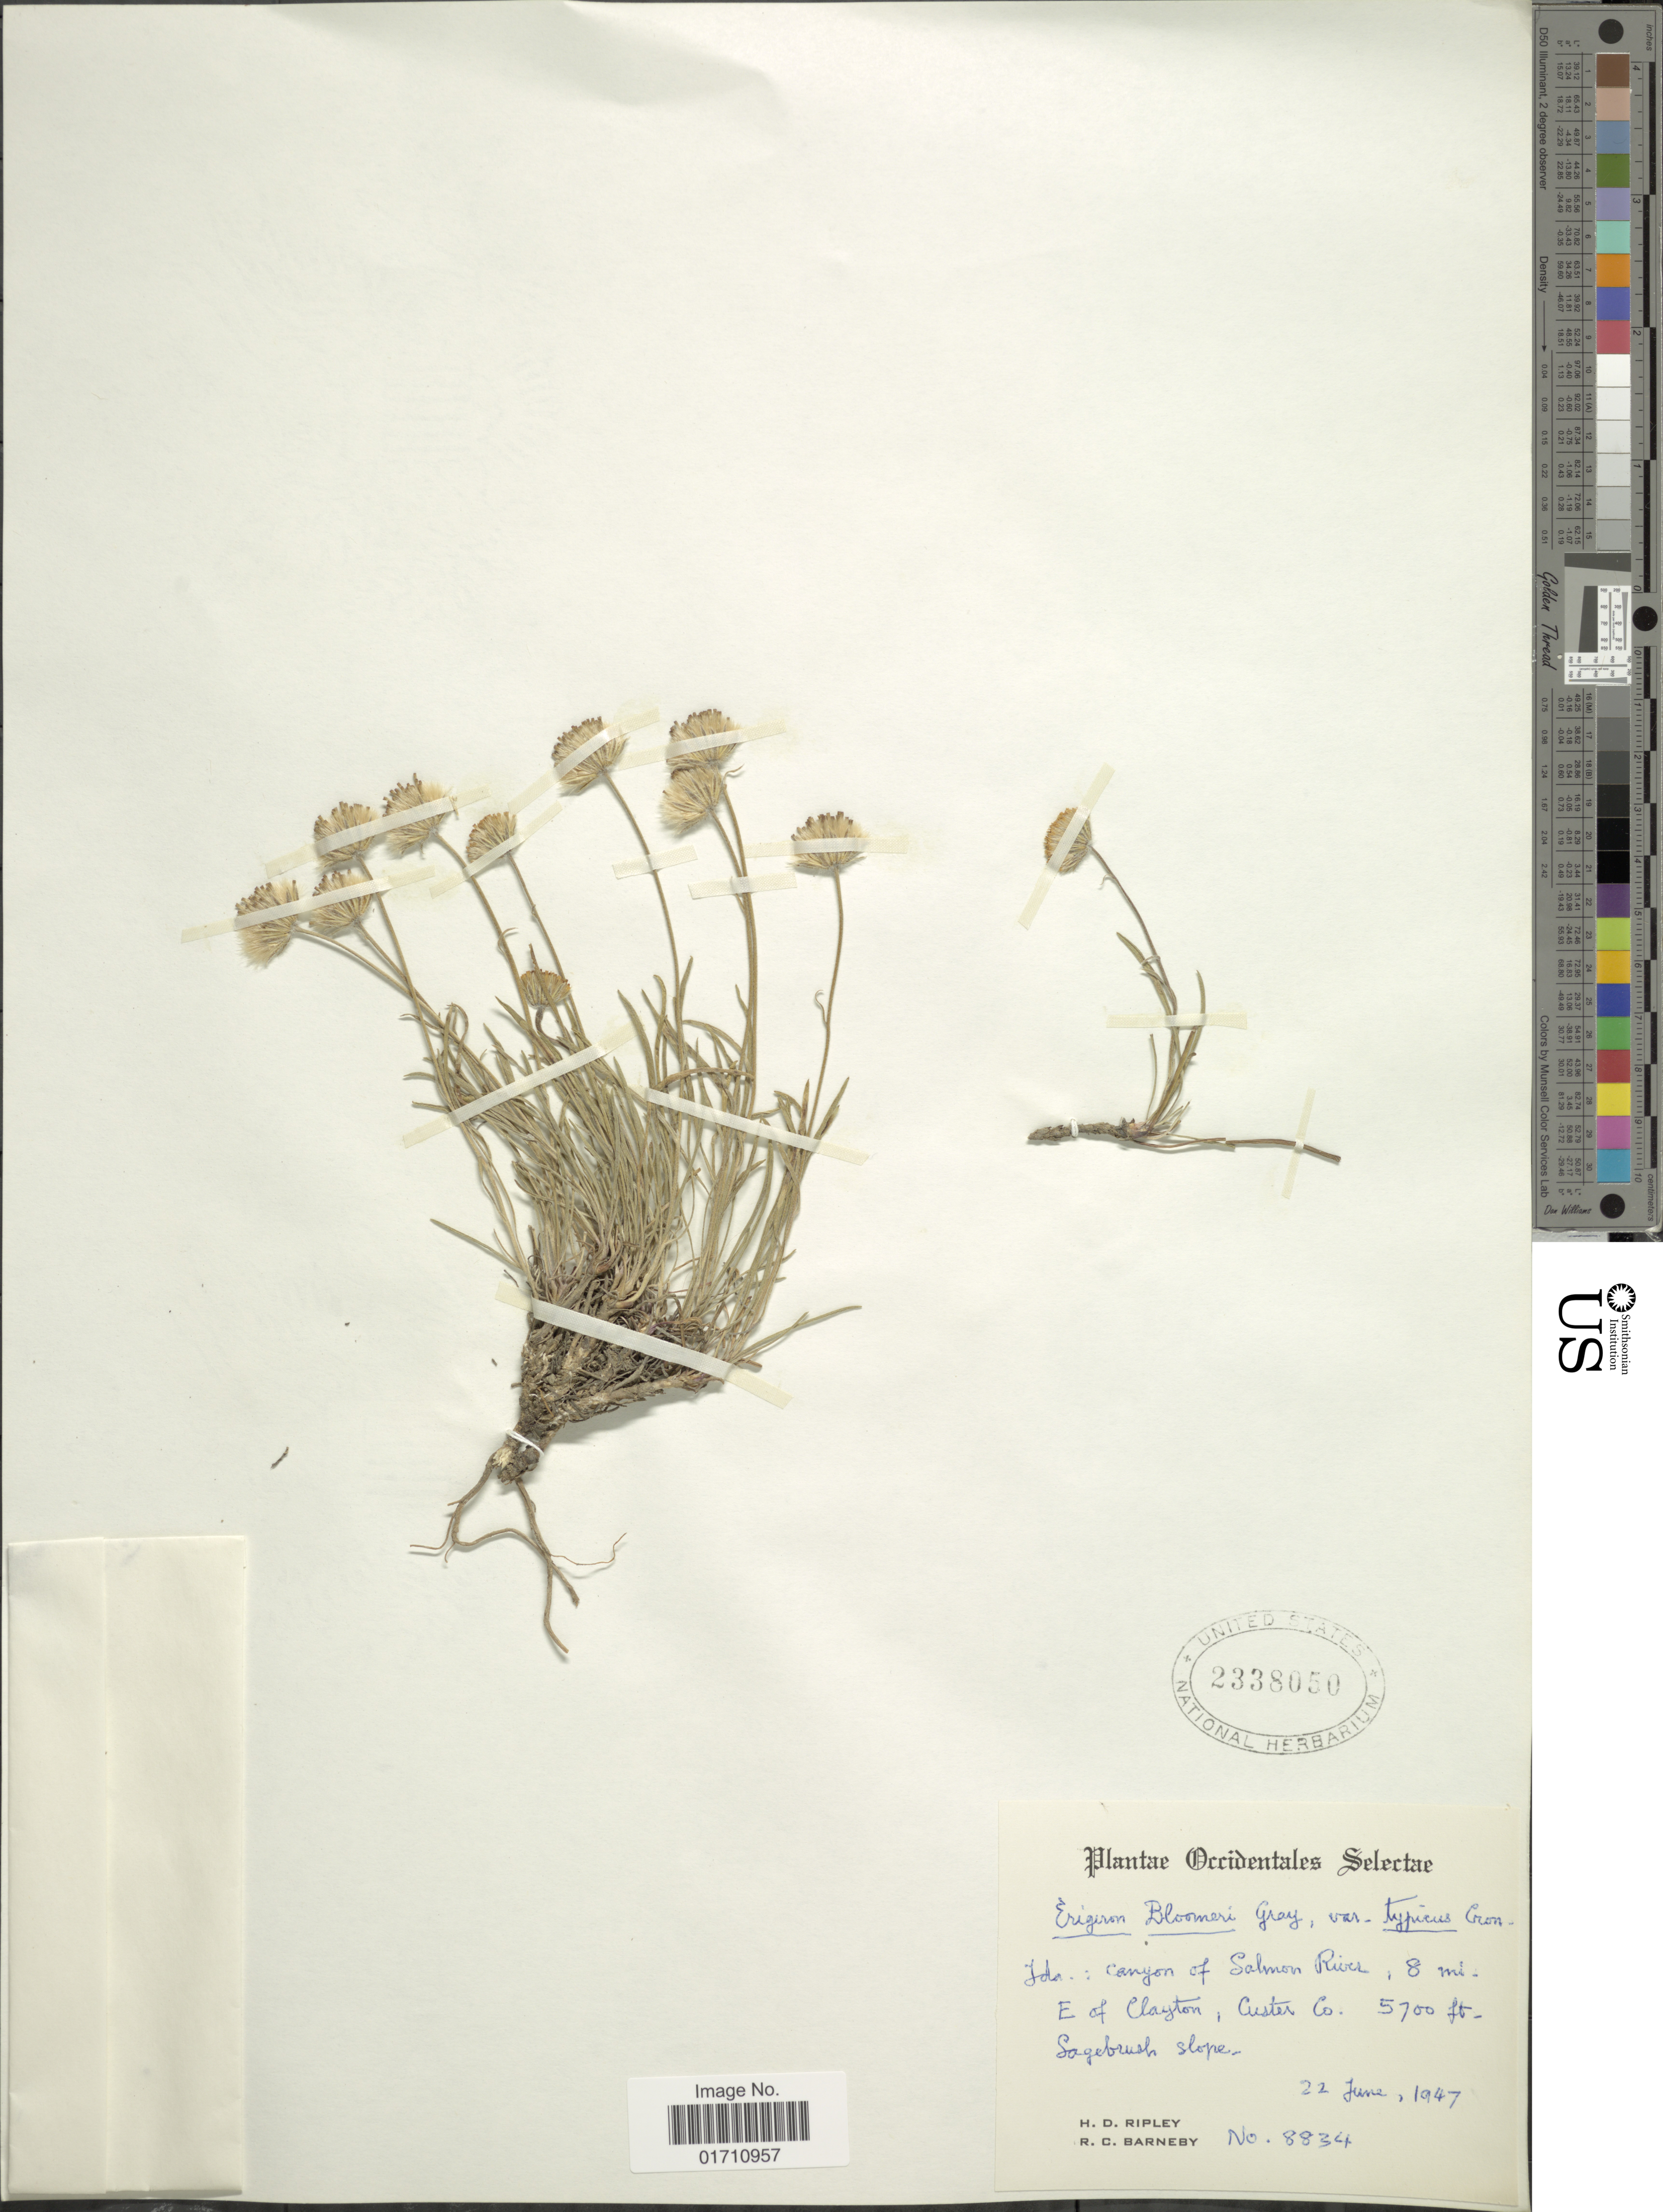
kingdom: Plantae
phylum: Tracheophyta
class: Magnoliopsida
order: Asterales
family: Asteraceae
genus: Erigeron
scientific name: Erigeron bloomeri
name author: A. Gray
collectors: H. Ripley & R. C. Barneby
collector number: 8834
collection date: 1947-06-22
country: United States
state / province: Idaho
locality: Occidentales Selectae, Ida: canyon of Salmon River, 8 mi- E of Clayton, Custer Co, Sagebrush slope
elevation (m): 1737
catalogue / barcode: US 2338050